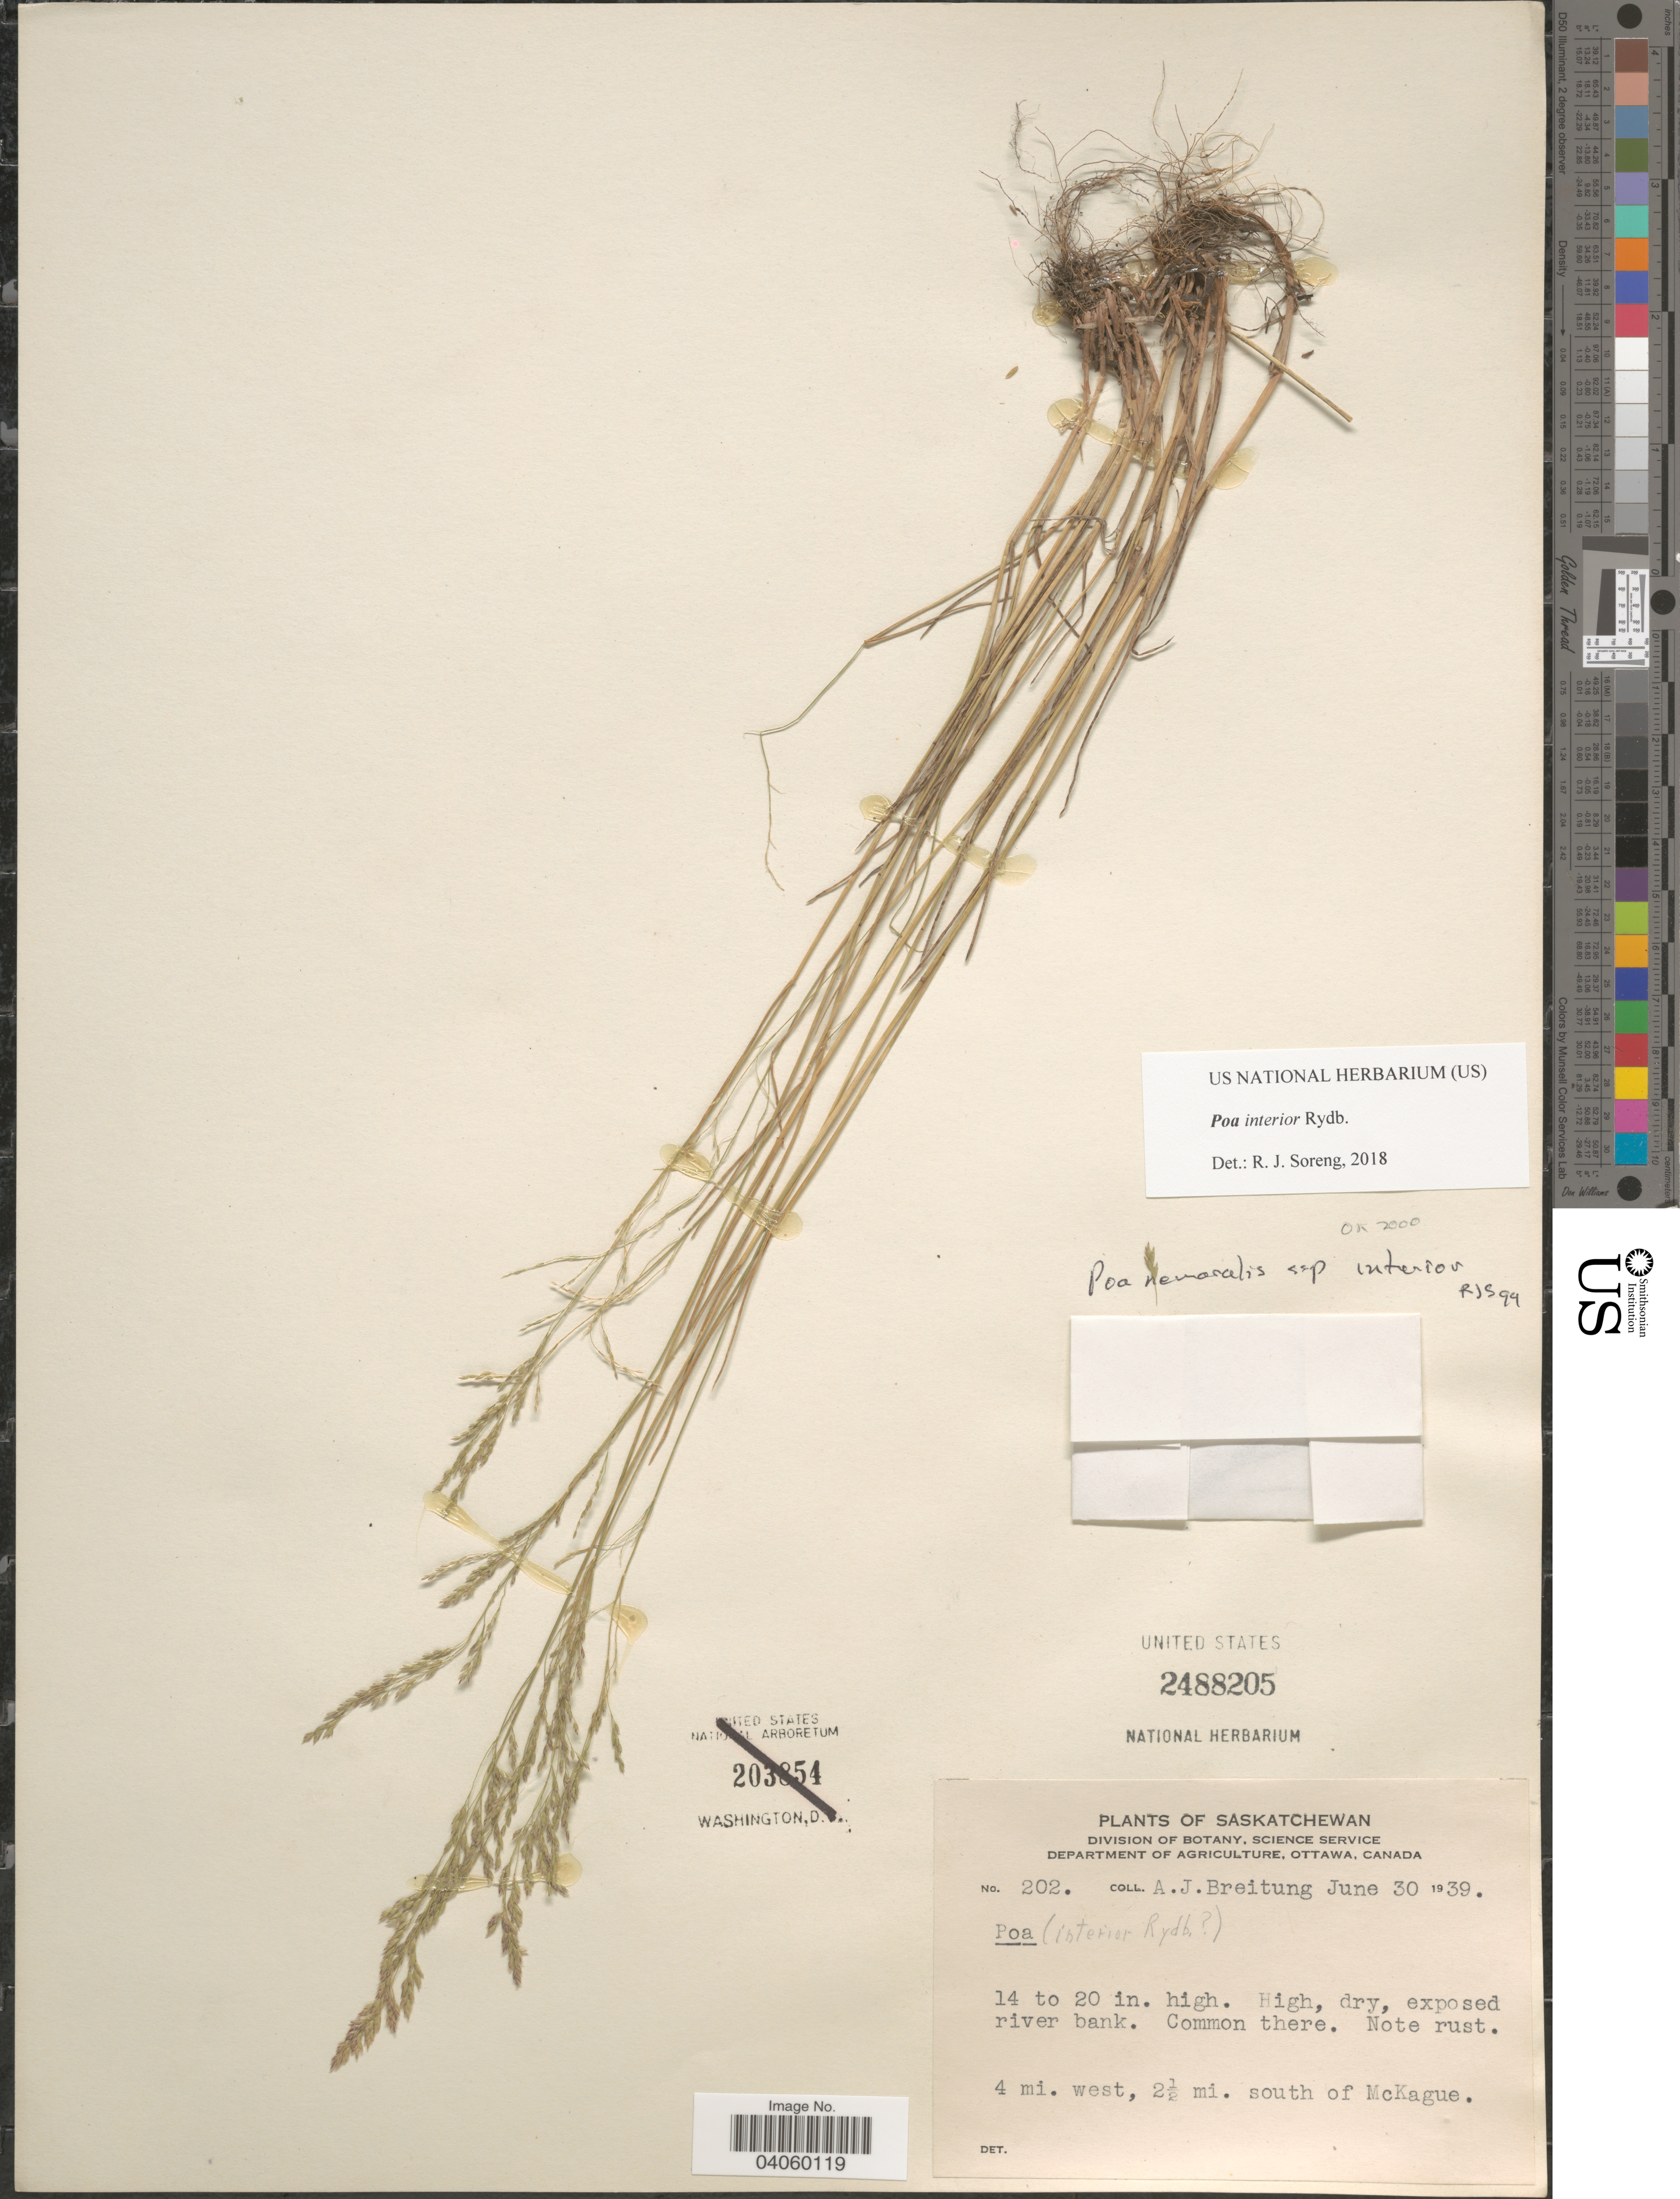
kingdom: Plantae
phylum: Tracheophyta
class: Liliopsida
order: Poales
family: Poaceae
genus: Poa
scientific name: Poa interior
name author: Rydb.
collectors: A. Breitung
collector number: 202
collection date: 1939-06-30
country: Canada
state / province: Saskatchewan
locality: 4 mi. west, 2½ mi. south of McKague.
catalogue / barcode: US 2488205